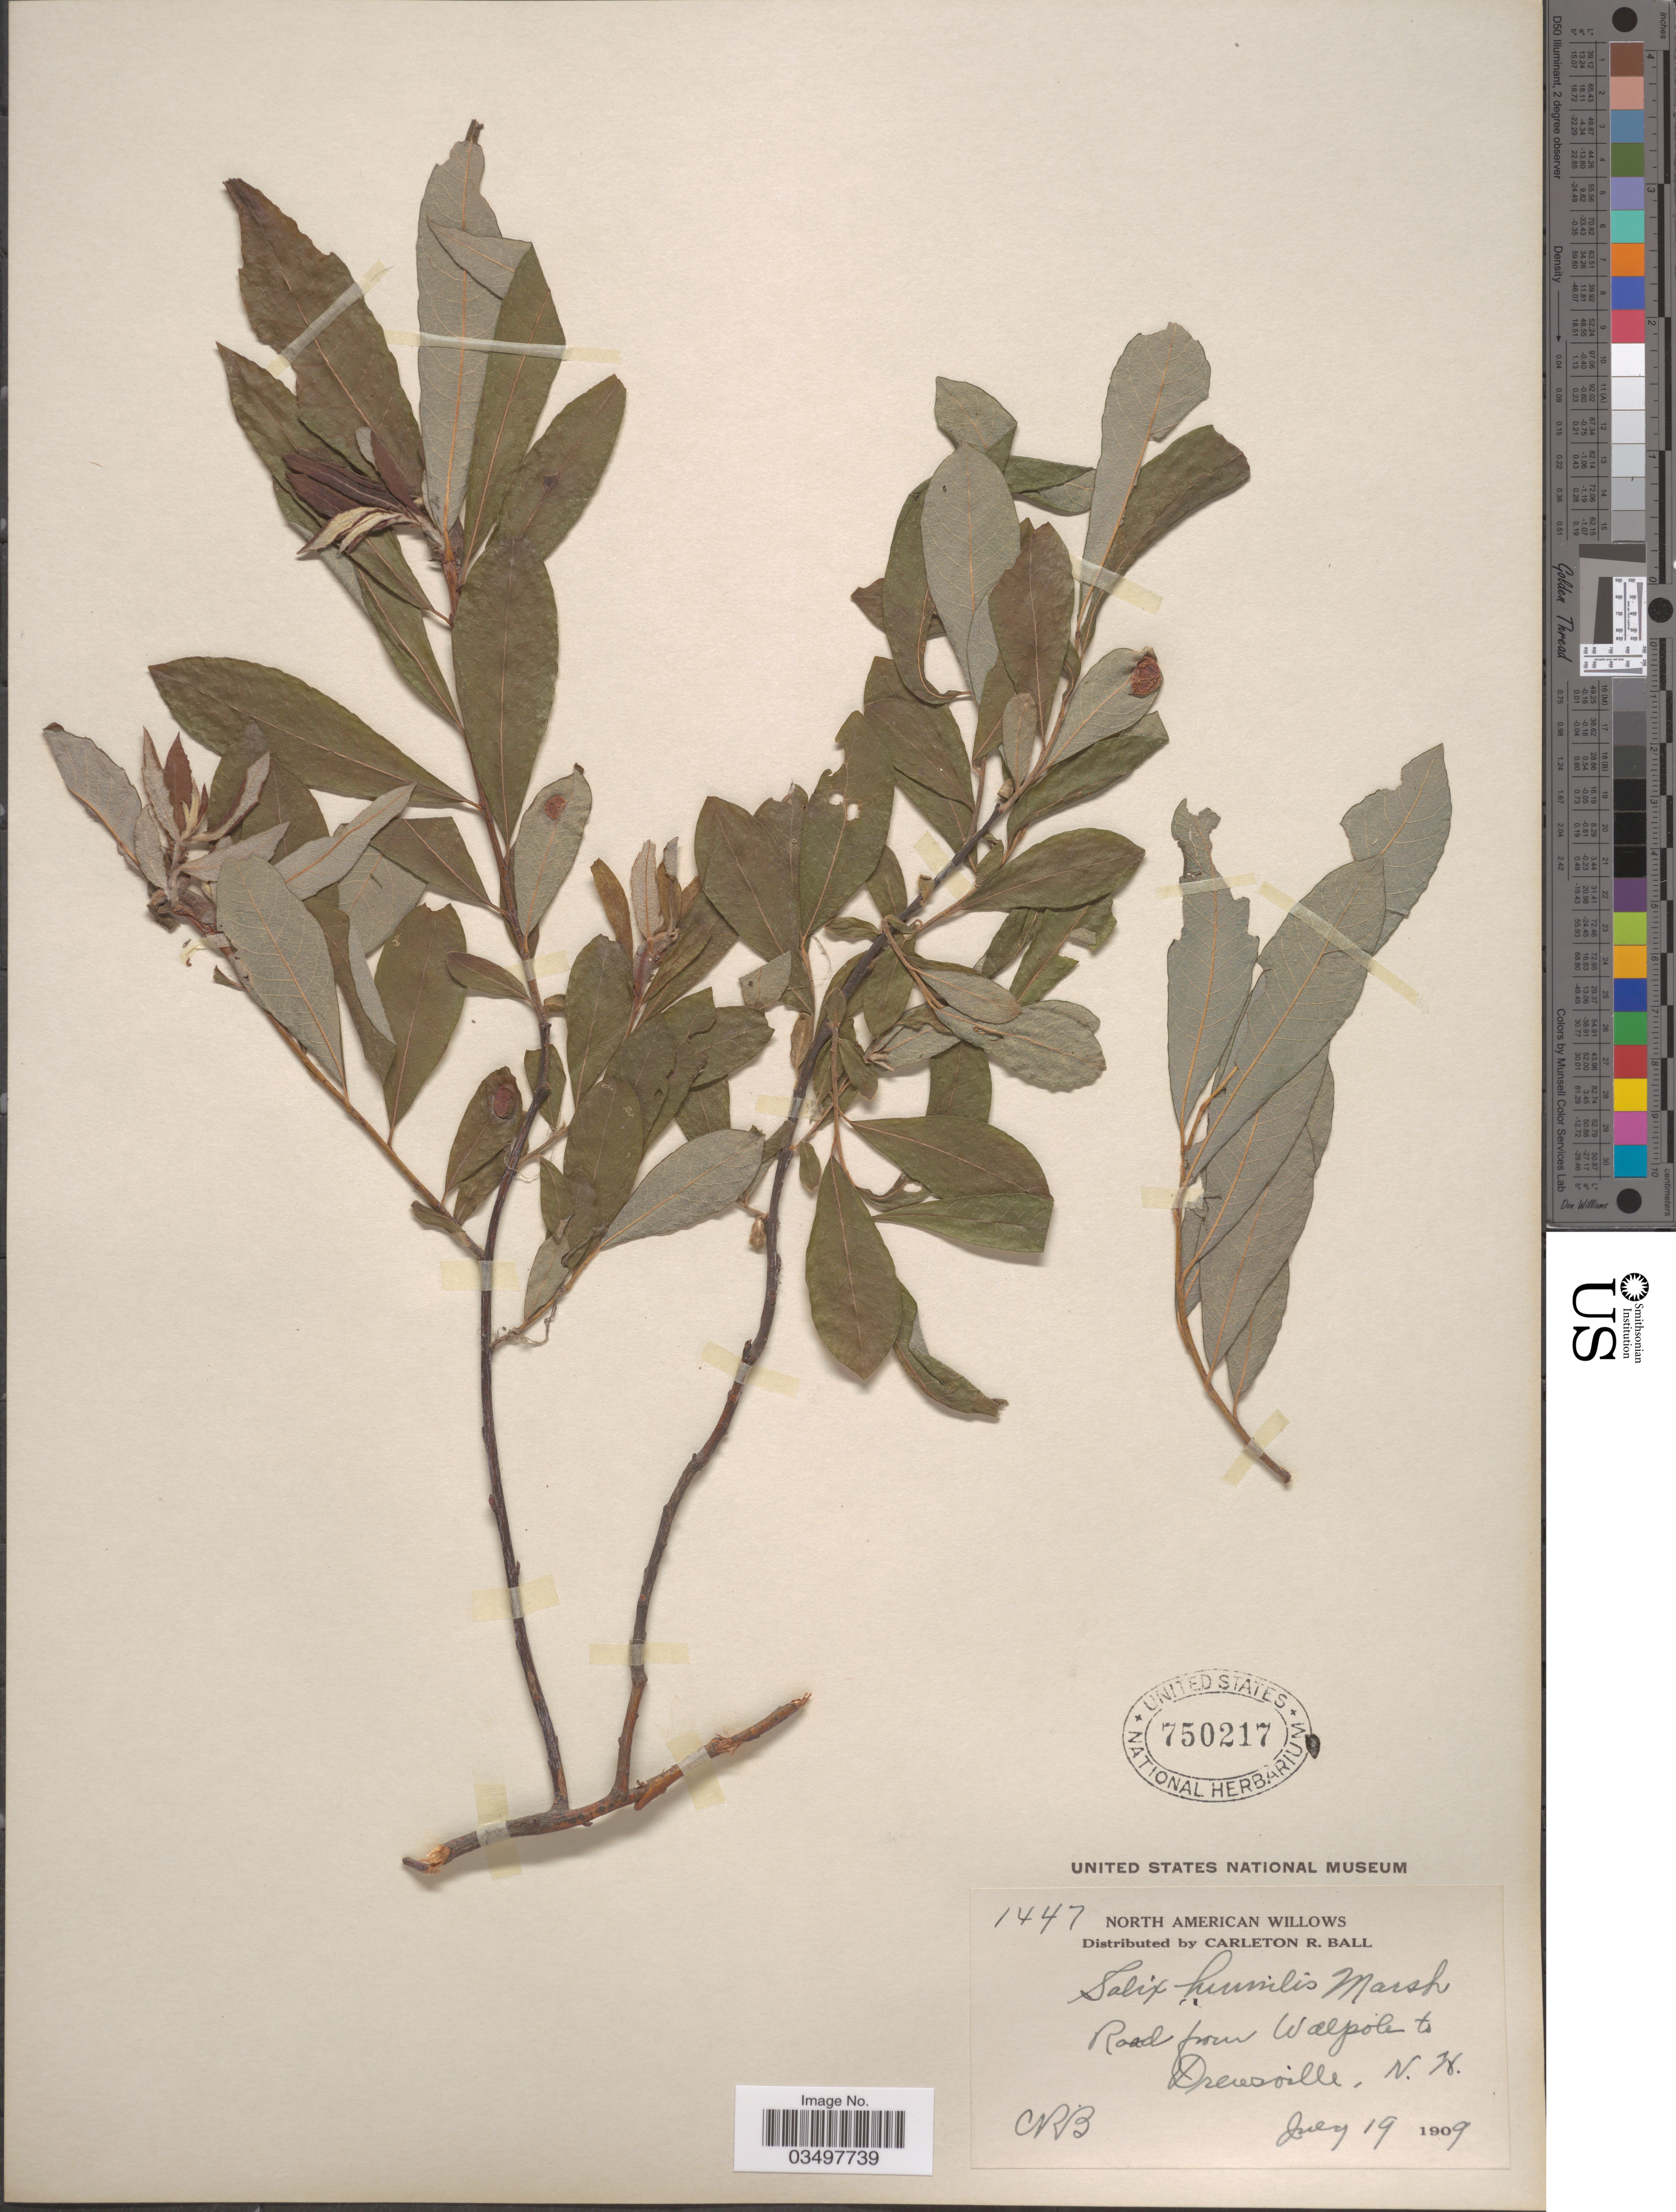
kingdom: Plantae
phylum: Tracheophyta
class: Magnoliopsida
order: Malpighiales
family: Salicaceae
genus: Salix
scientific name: Salix humilis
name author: Marshall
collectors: C. R. Ball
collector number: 1447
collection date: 1909-07-19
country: United States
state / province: New Hampshire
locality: Road from Walpole to Drewsville.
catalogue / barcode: US 750217